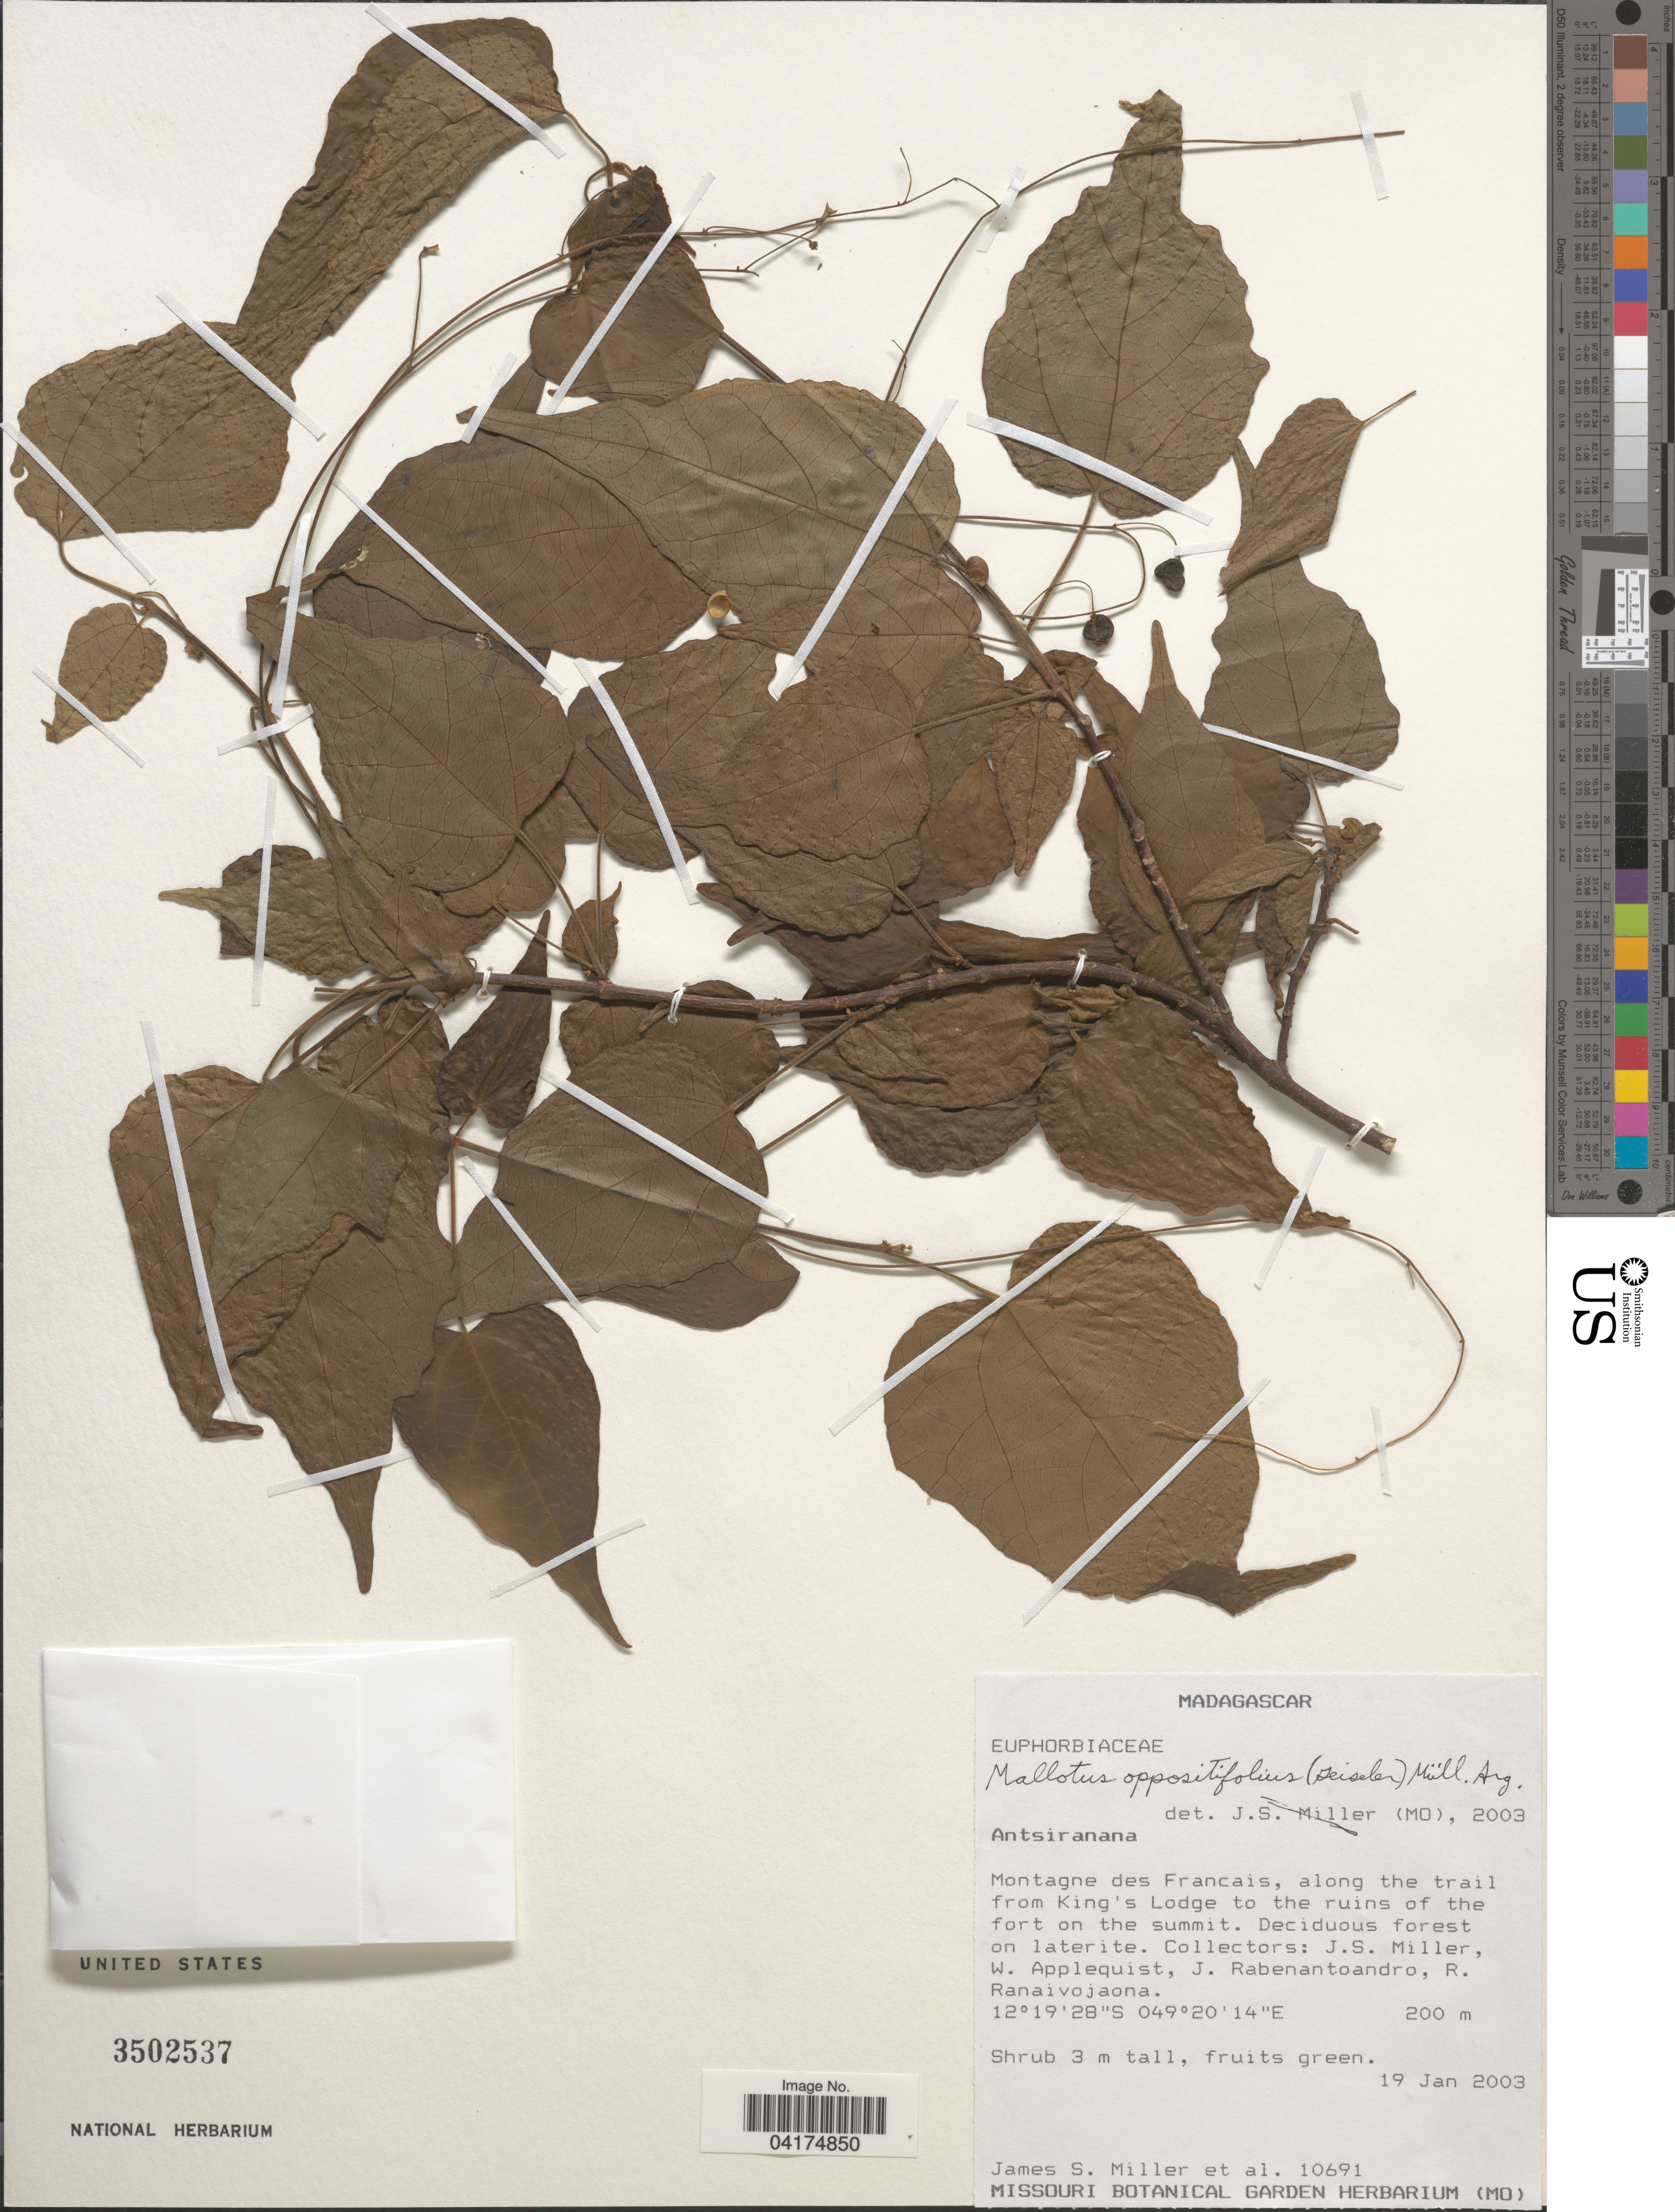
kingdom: Plantae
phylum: Tracheophyta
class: Magnoliopsida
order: Malpighiales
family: Euphorbiaceae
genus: Mallotus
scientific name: Mallotus oppositifolius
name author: (Geiseler) Müll. Arg.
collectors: J. S. Miller, W. Applequist, J. Rabenantoandro & R. Ranaivojaona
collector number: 10691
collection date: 2003-01-19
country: Madagascar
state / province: Diana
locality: Montagne des Francais, along the trail from King's Lodge to the ruins of the fort on the summit.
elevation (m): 200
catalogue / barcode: US 3502537